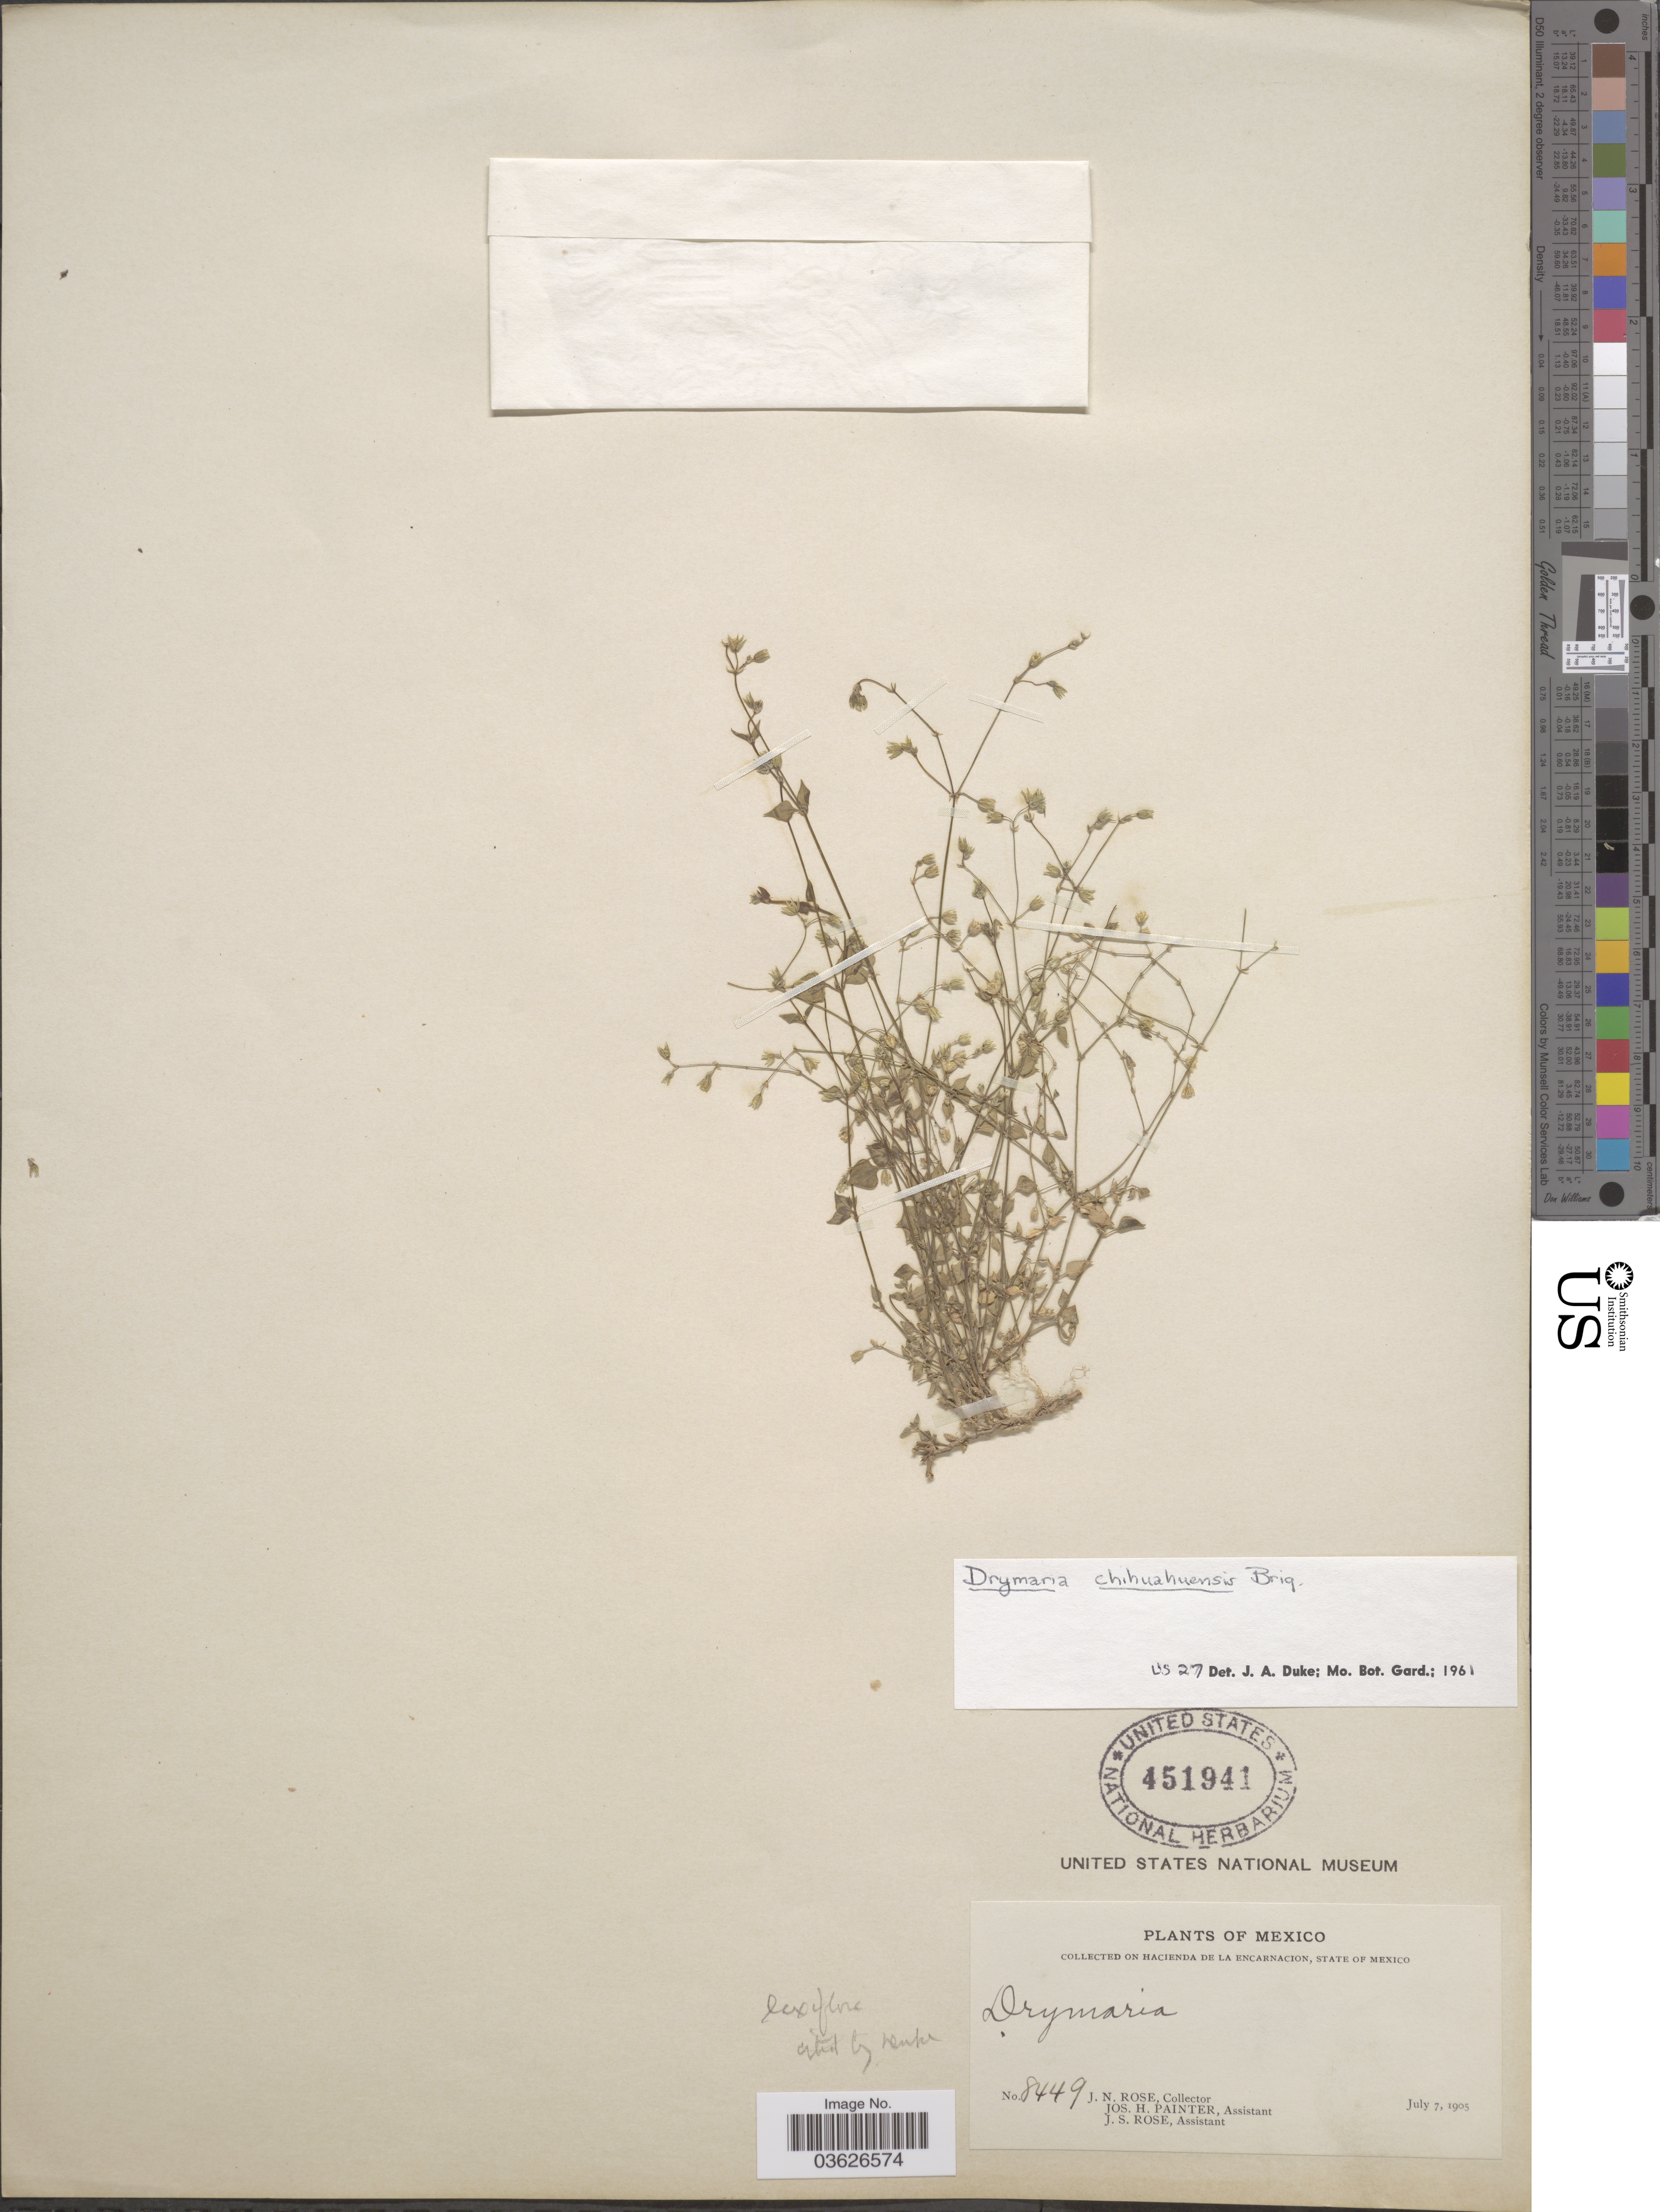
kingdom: Plantae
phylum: Tracheophyta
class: Magnoliopsida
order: Caryophyllales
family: Caryophyllaceae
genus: Drymaria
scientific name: Drymaria laxiflora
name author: Benth.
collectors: J. N. Rose, J. H. Painter & J. S. Rose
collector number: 8449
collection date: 1905-07-07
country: Mexico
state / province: México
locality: On Hacienda de la Encarancion.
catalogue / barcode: US 451941